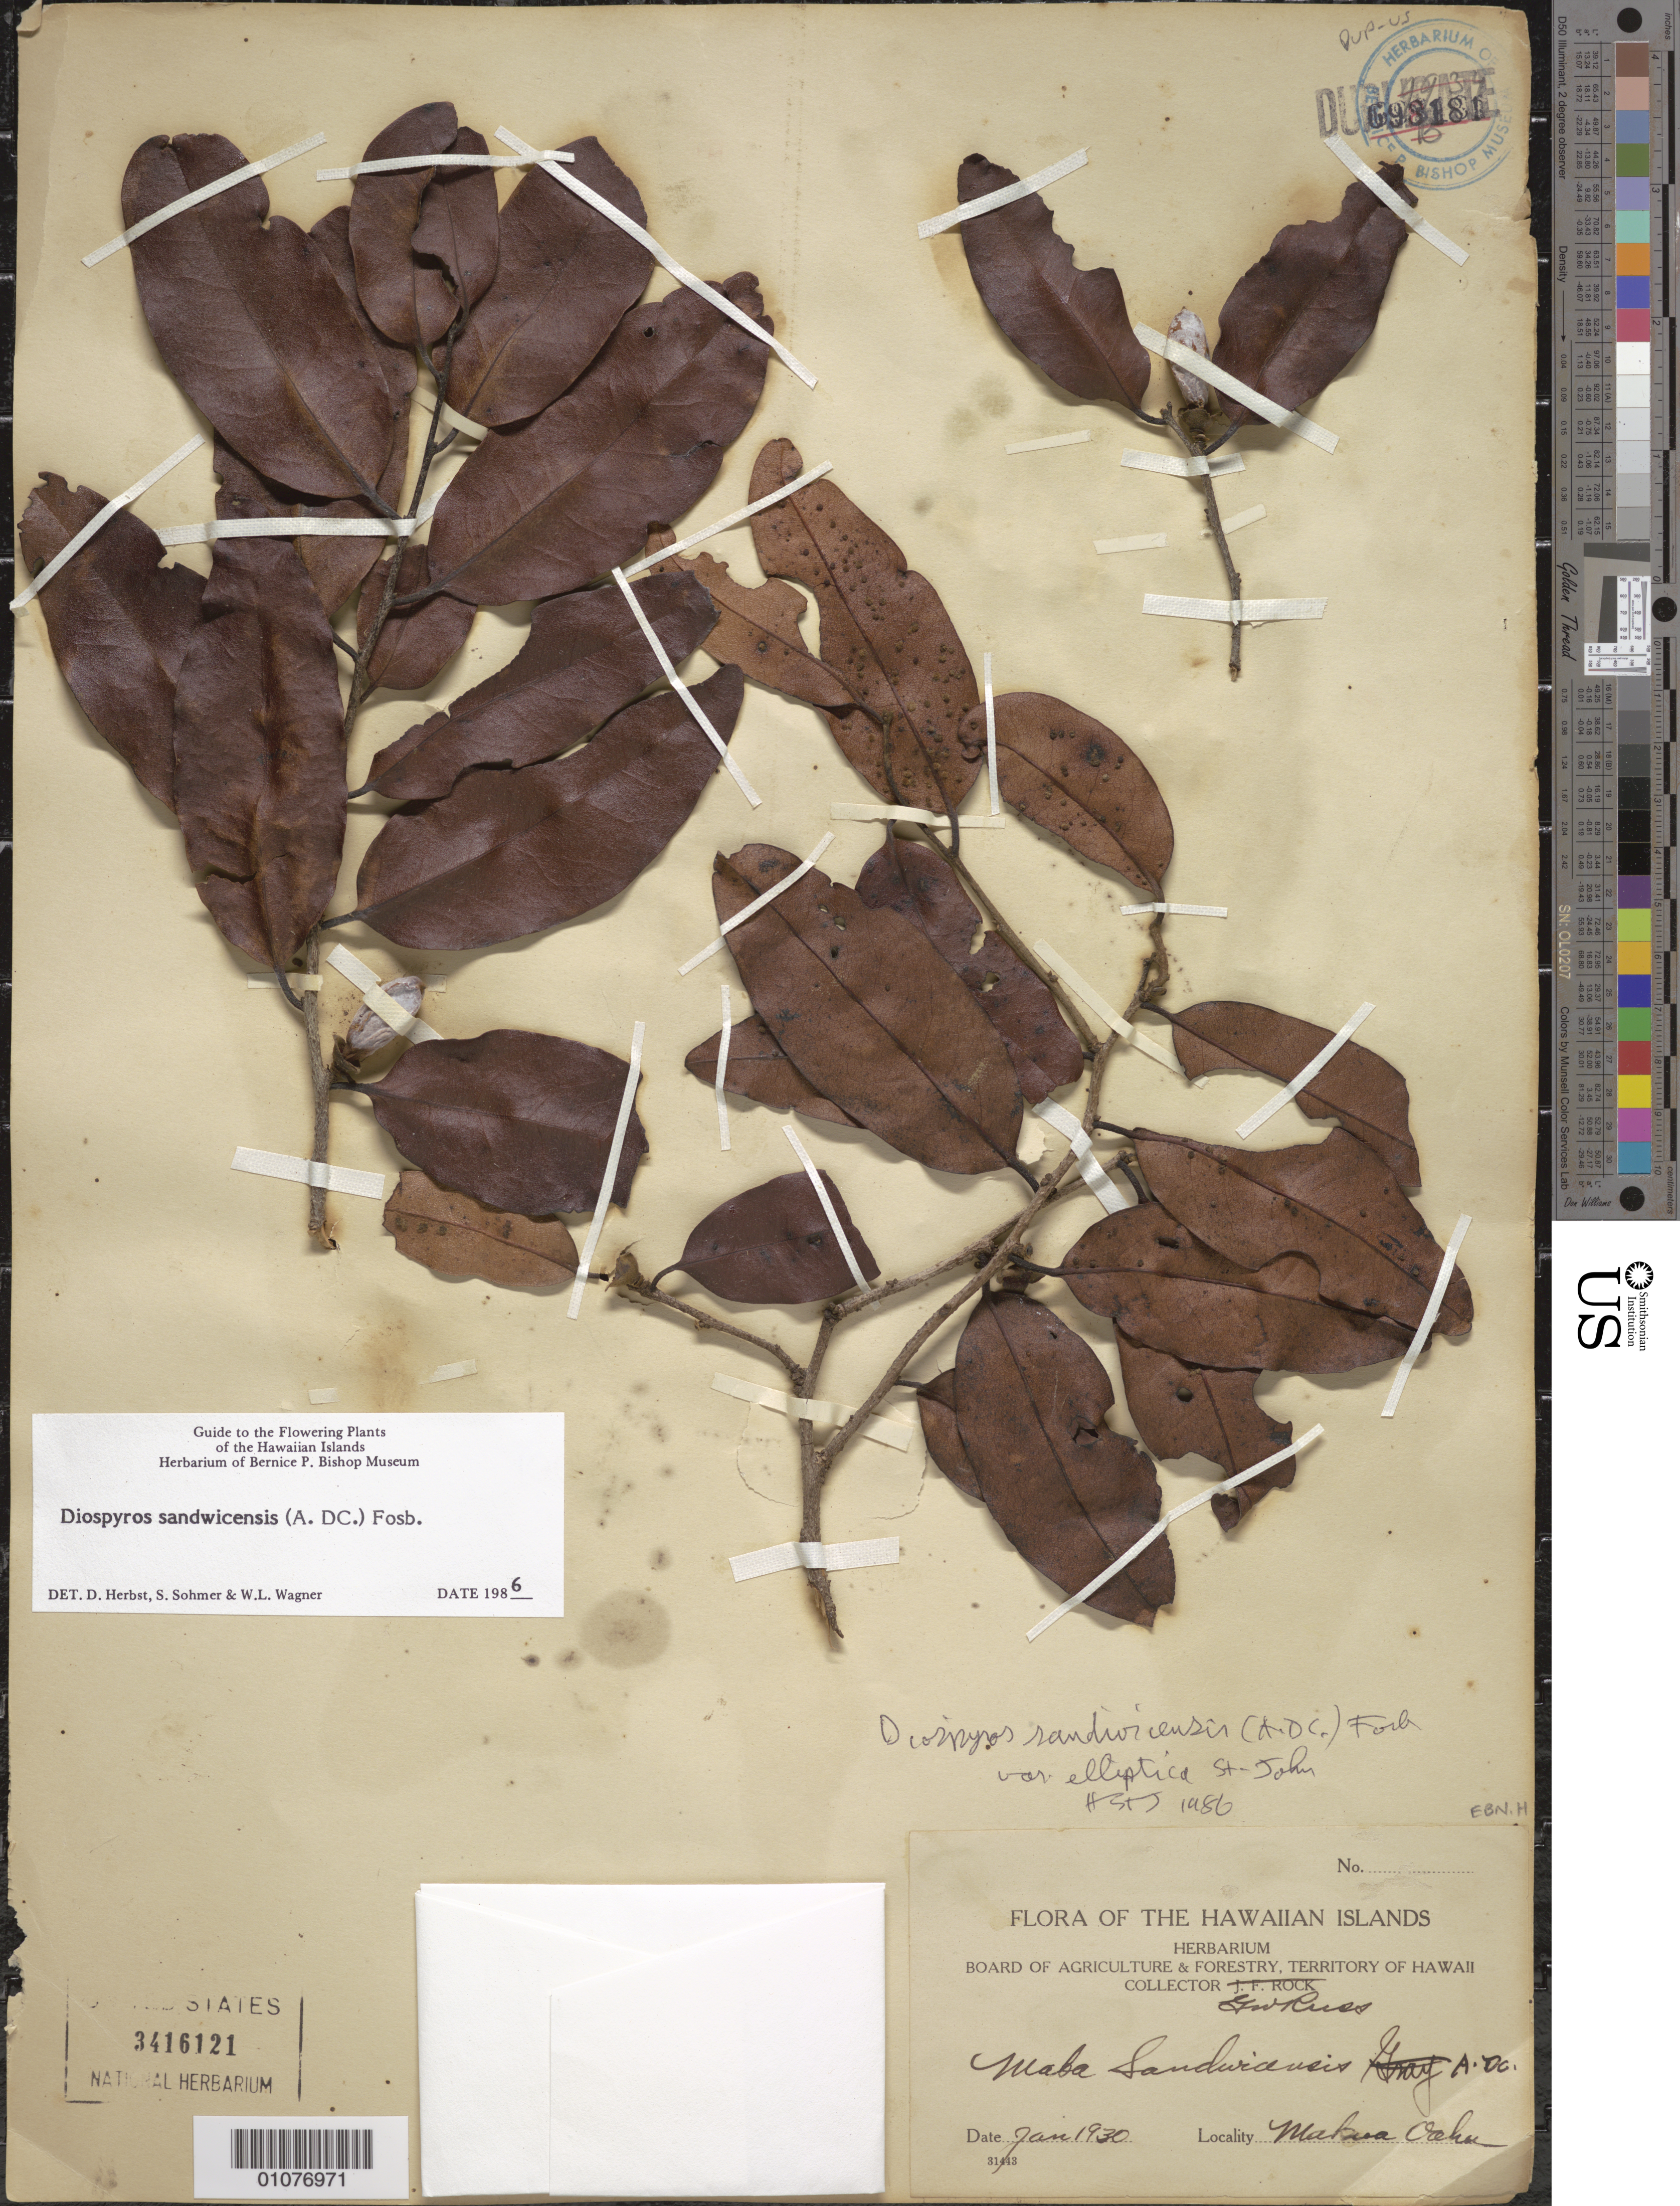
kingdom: Plantae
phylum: Tracheophyta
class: Magnoliopsida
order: Ericales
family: Ebenaceae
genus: Diospyros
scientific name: Diospyros sandwicensis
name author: (A. DC.) Fosberg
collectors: G. Russ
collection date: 1930-01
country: United States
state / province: Hawaii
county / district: Honolulu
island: Oahu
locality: Makua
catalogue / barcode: US 3416121